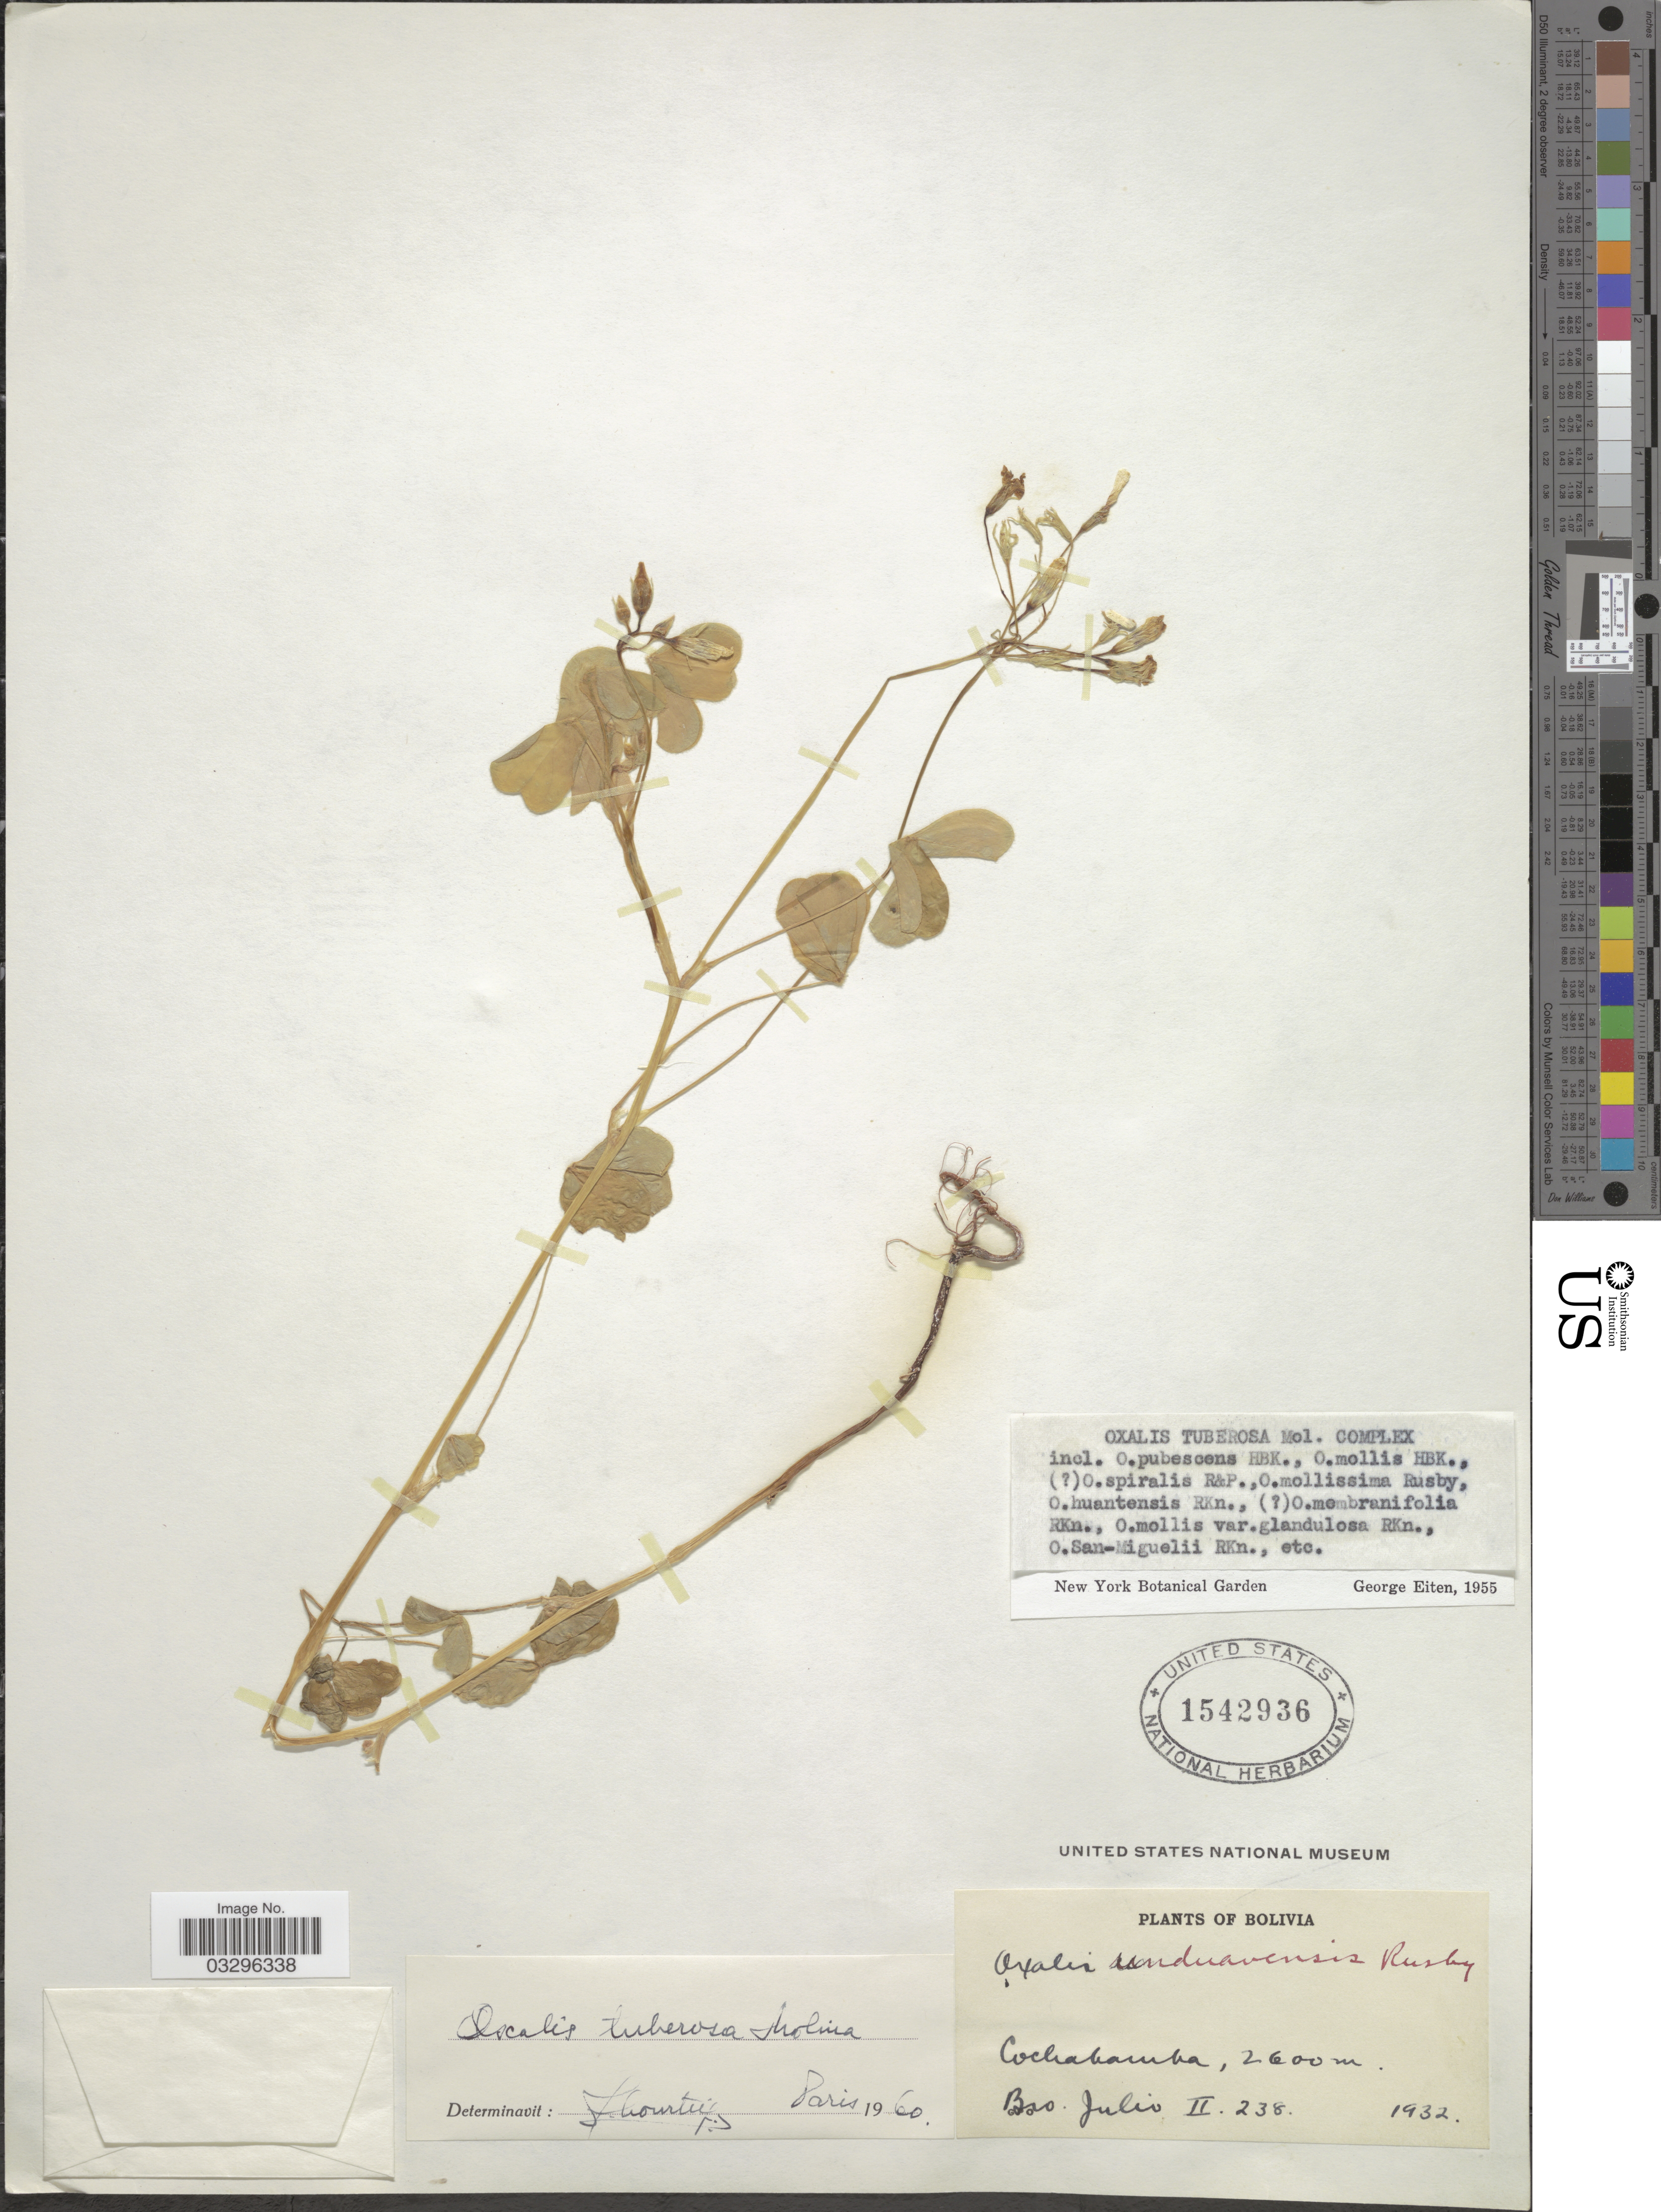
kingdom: Plantae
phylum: Tracheophyta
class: Magnoliopsida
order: Oxalidales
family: Oxalidaceae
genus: Oxalis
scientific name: Oxalis tuberosa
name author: Molina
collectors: Bro. Julio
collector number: II.238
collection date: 1932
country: Bolivia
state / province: Cochabamba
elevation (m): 2600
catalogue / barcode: US 1542936